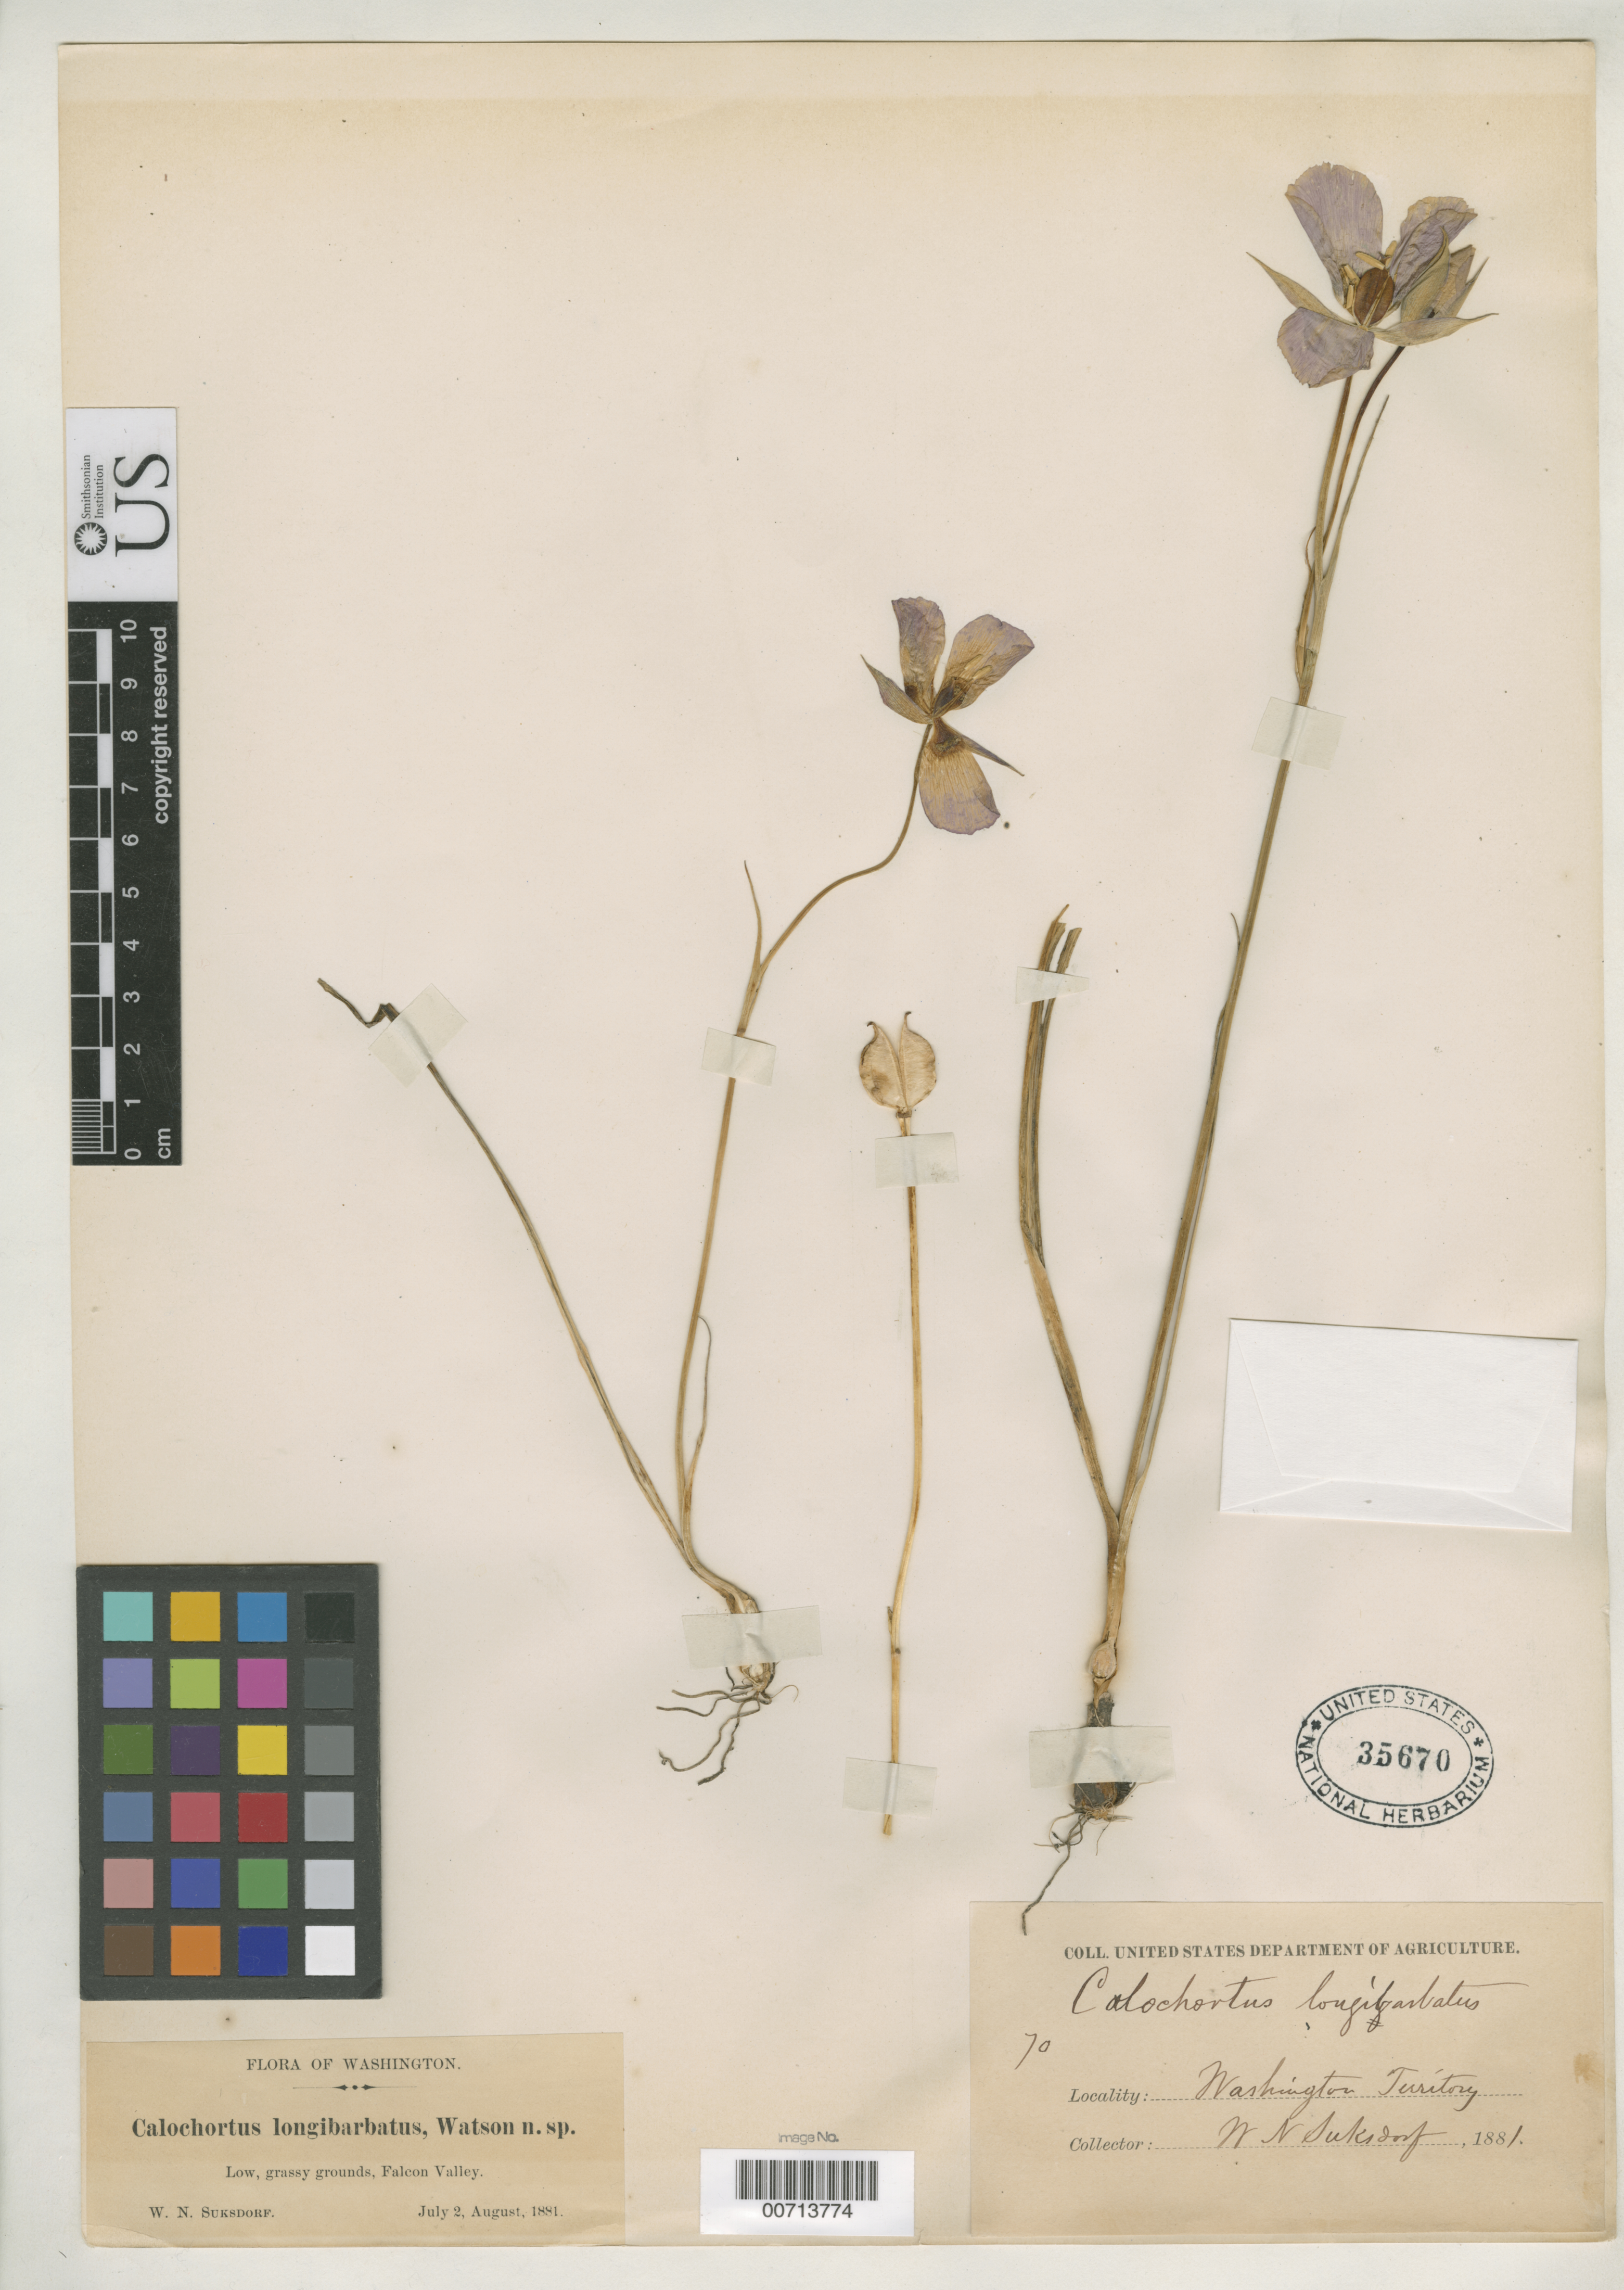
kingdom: Plantae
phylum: Tracheophyta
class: Liliopsida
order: Liliales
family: Liliaceae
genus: Calochortus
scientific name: Calochortus longebarbatus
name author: S. Watson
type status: Isotype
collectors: W. N. Suksdorf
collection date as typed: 02 Jul 1881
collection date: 1881-07-02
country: United States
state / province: Washington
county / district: Klickitat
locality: Falcon valley.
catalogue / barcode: US 35670